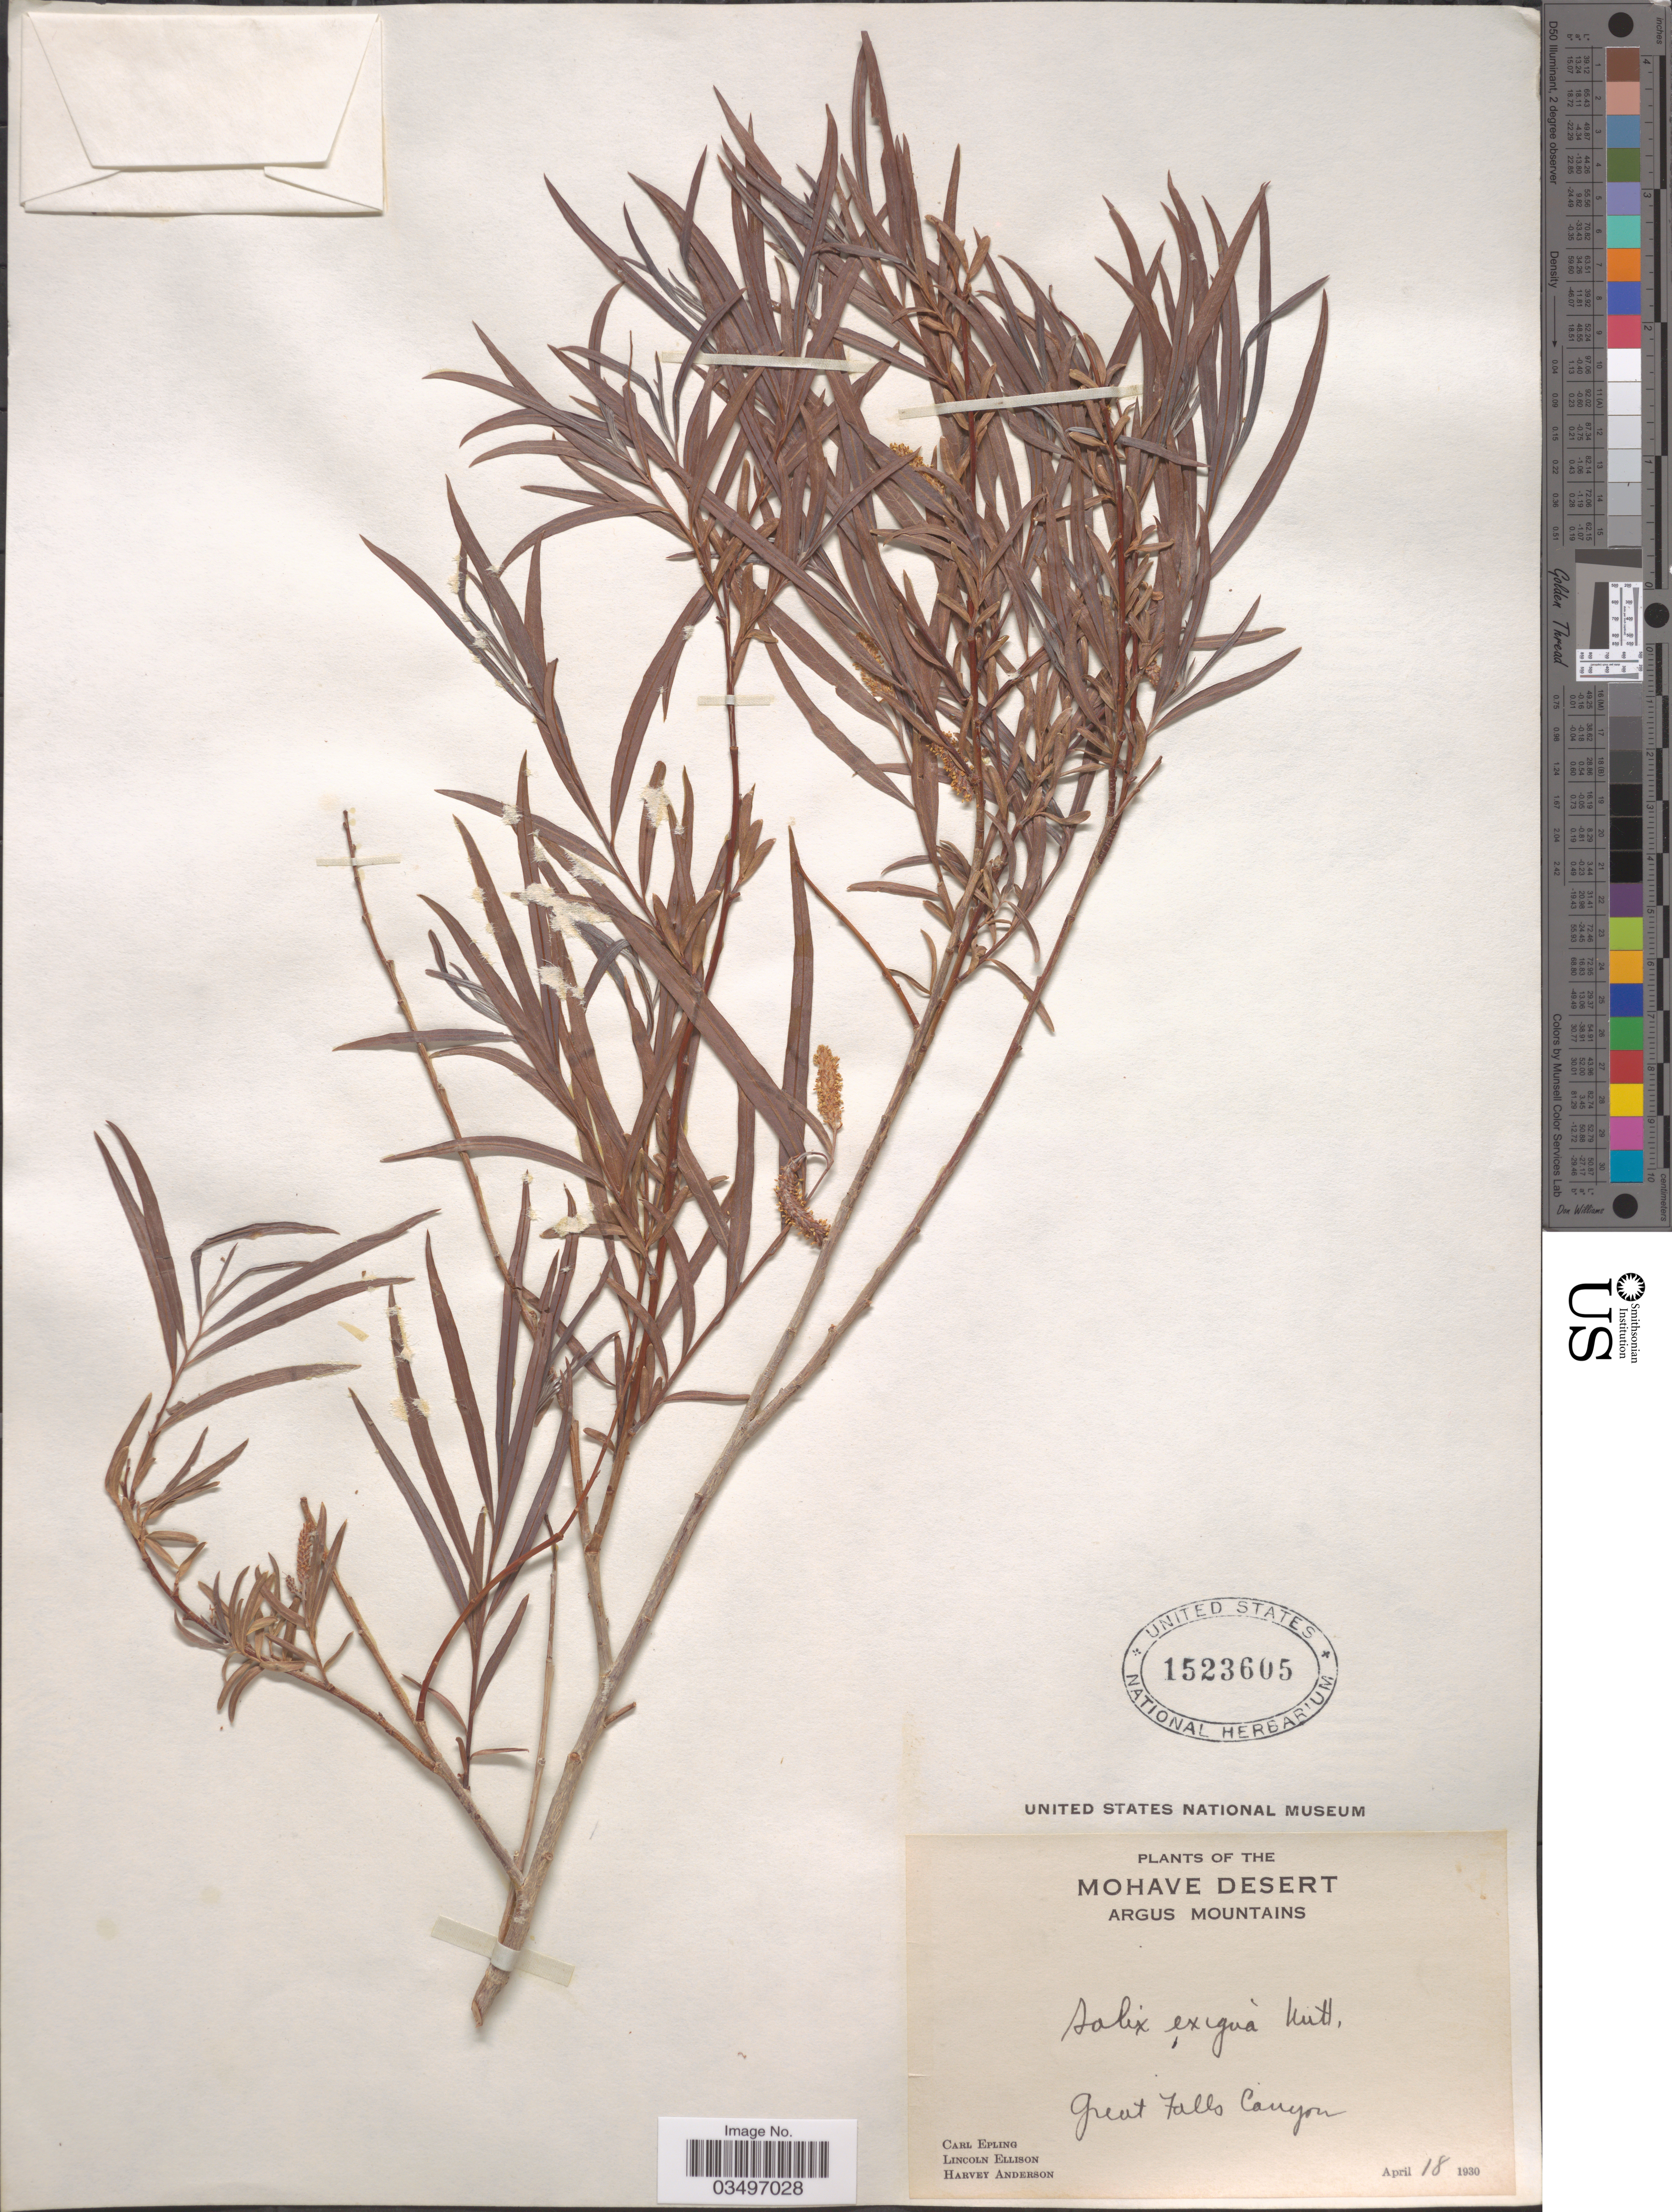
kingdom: Plantae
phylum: Tracheophyta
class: Magnoliopsida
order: Malpighiales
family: Salicaceae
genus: Salix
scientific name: Salix exigua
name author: Nutt.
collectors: C. C. Epling, L. Ellison & H. Anderson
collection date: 1930-04-18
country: United States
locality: Mohave Desert. Argus Mountains. Great Falls Canyon.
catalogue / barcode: US 1523605